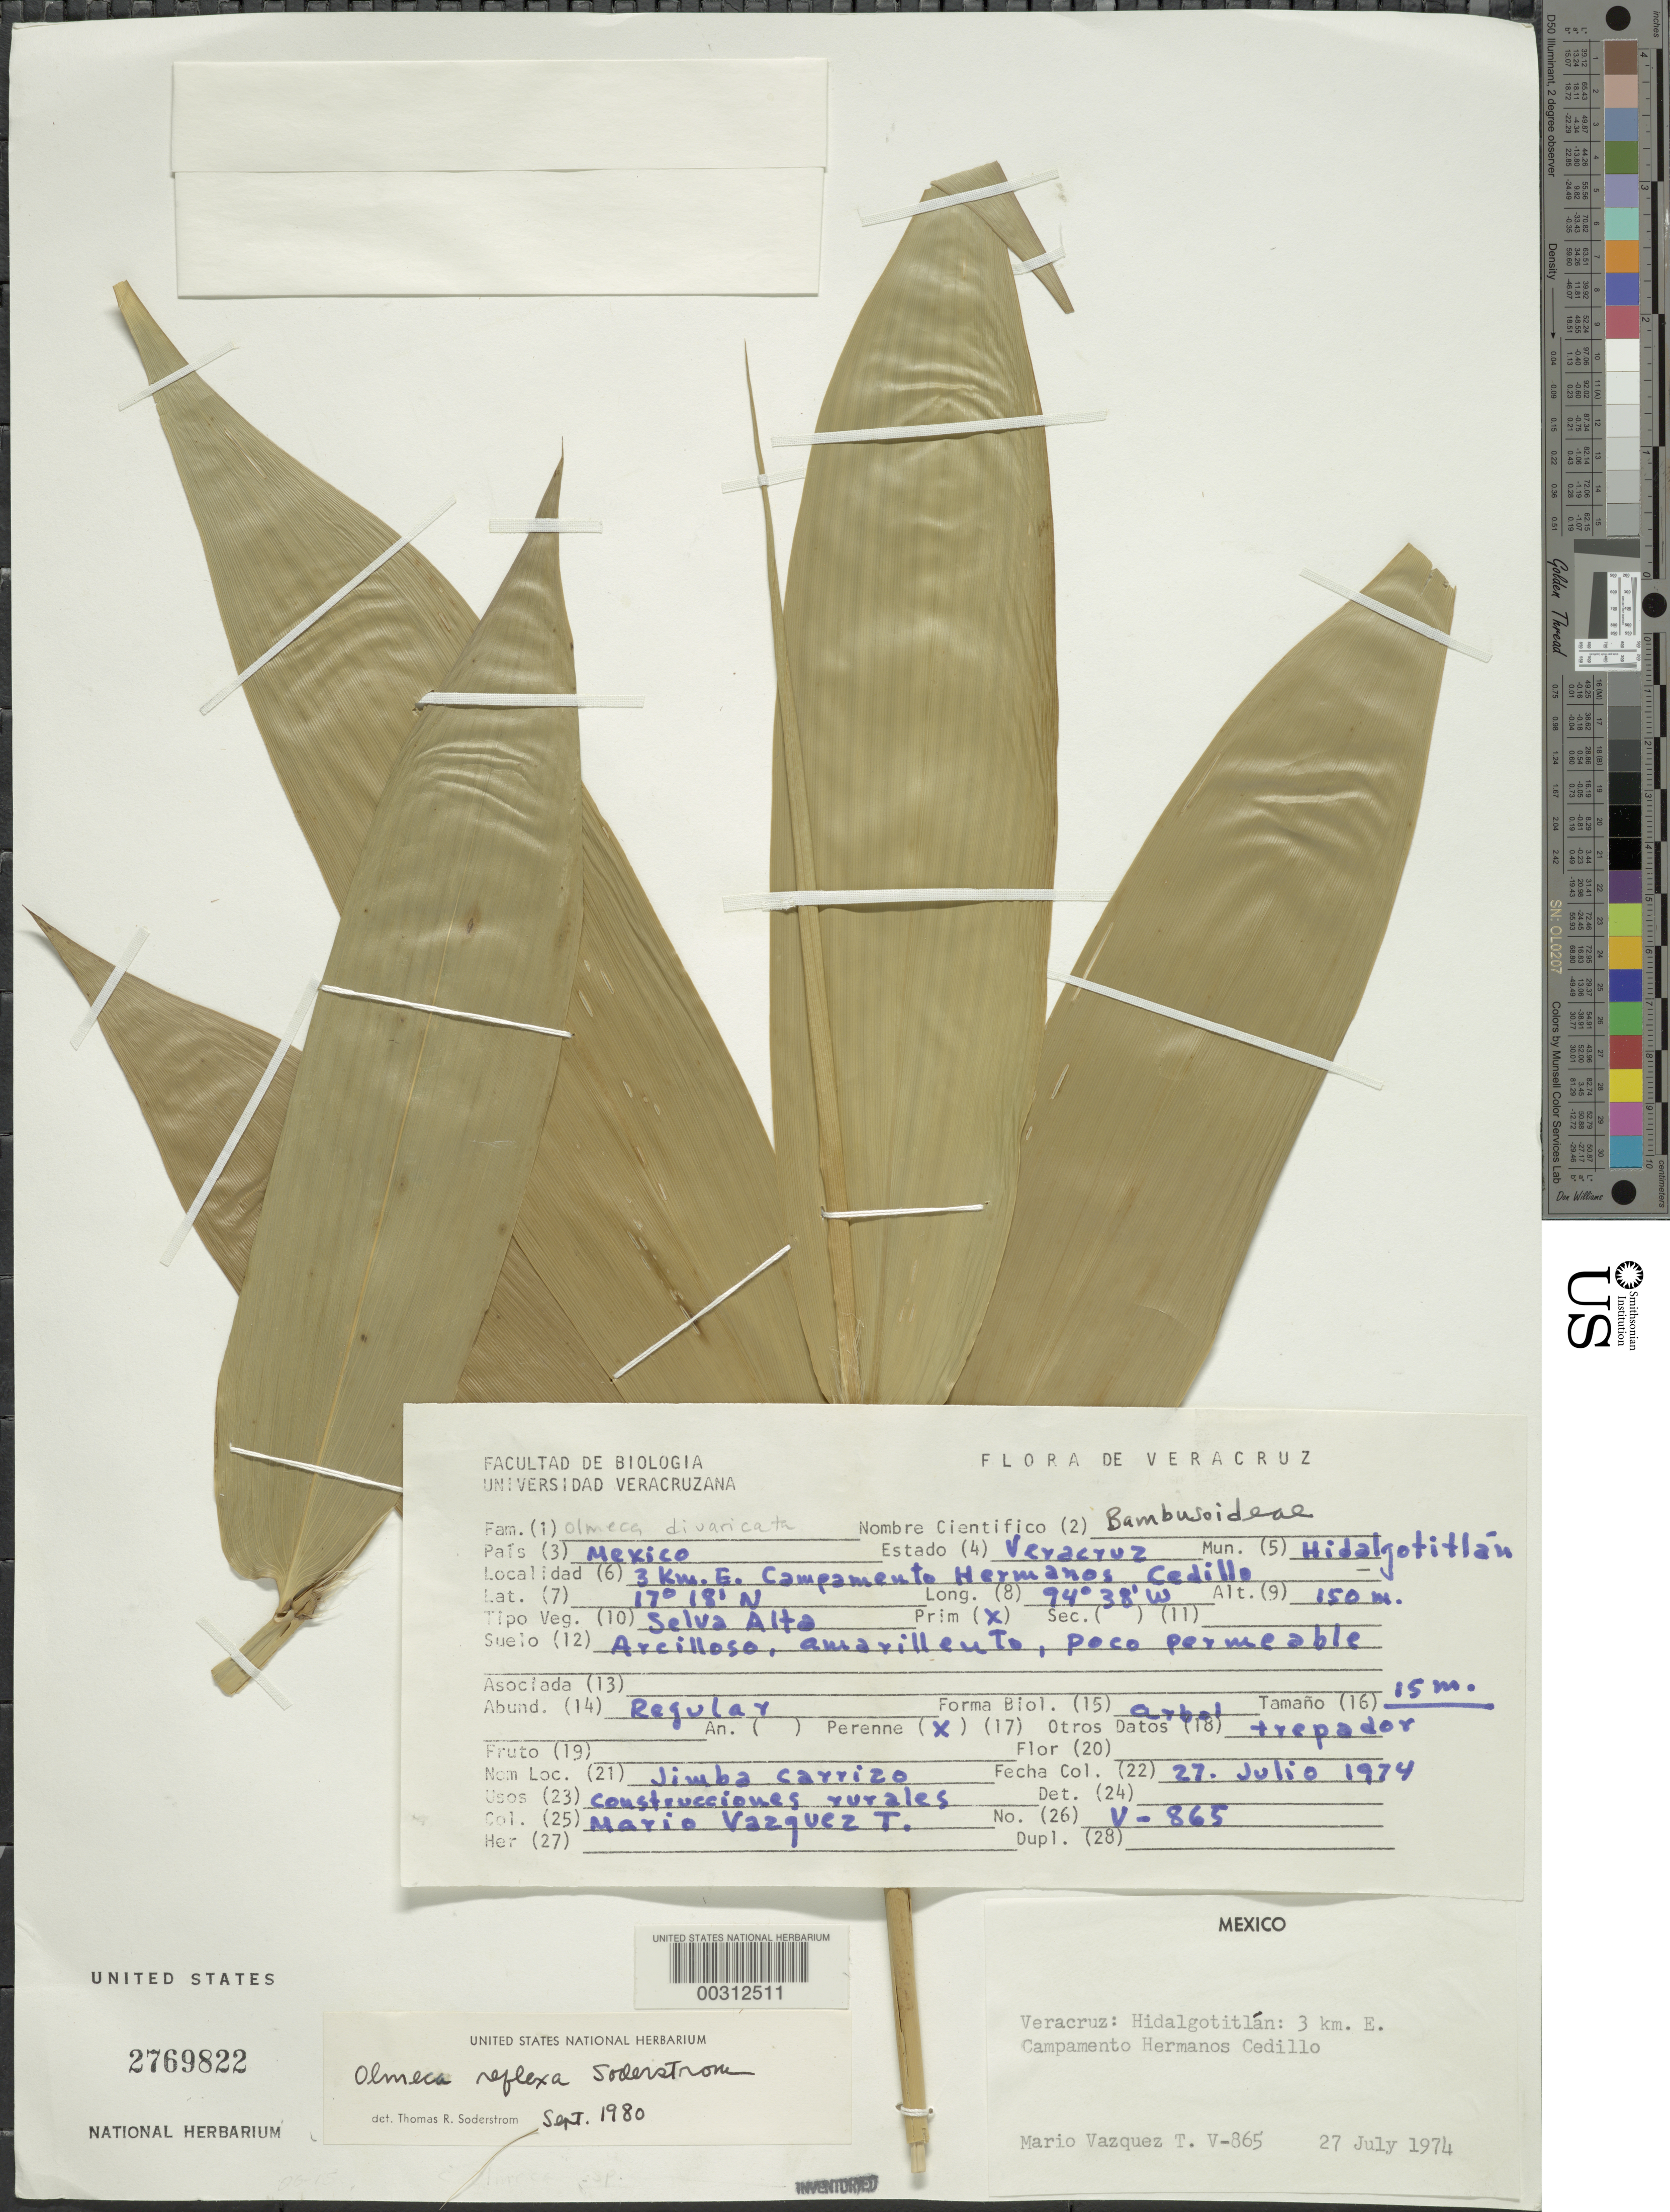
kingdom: Plantae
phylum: Tracheophyta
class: Liliopsida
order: Poales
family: Poaceae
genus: Olmeca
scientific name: Olmeca sp.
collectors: M. Vasquez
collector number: V-865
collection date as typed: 27 Jul 1974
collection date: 1974-07-27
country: Mexico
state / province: Veracruz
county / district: Hidalgotitlán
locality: Campamento hermanos cedillo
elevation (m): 150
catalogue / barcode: US 2769822